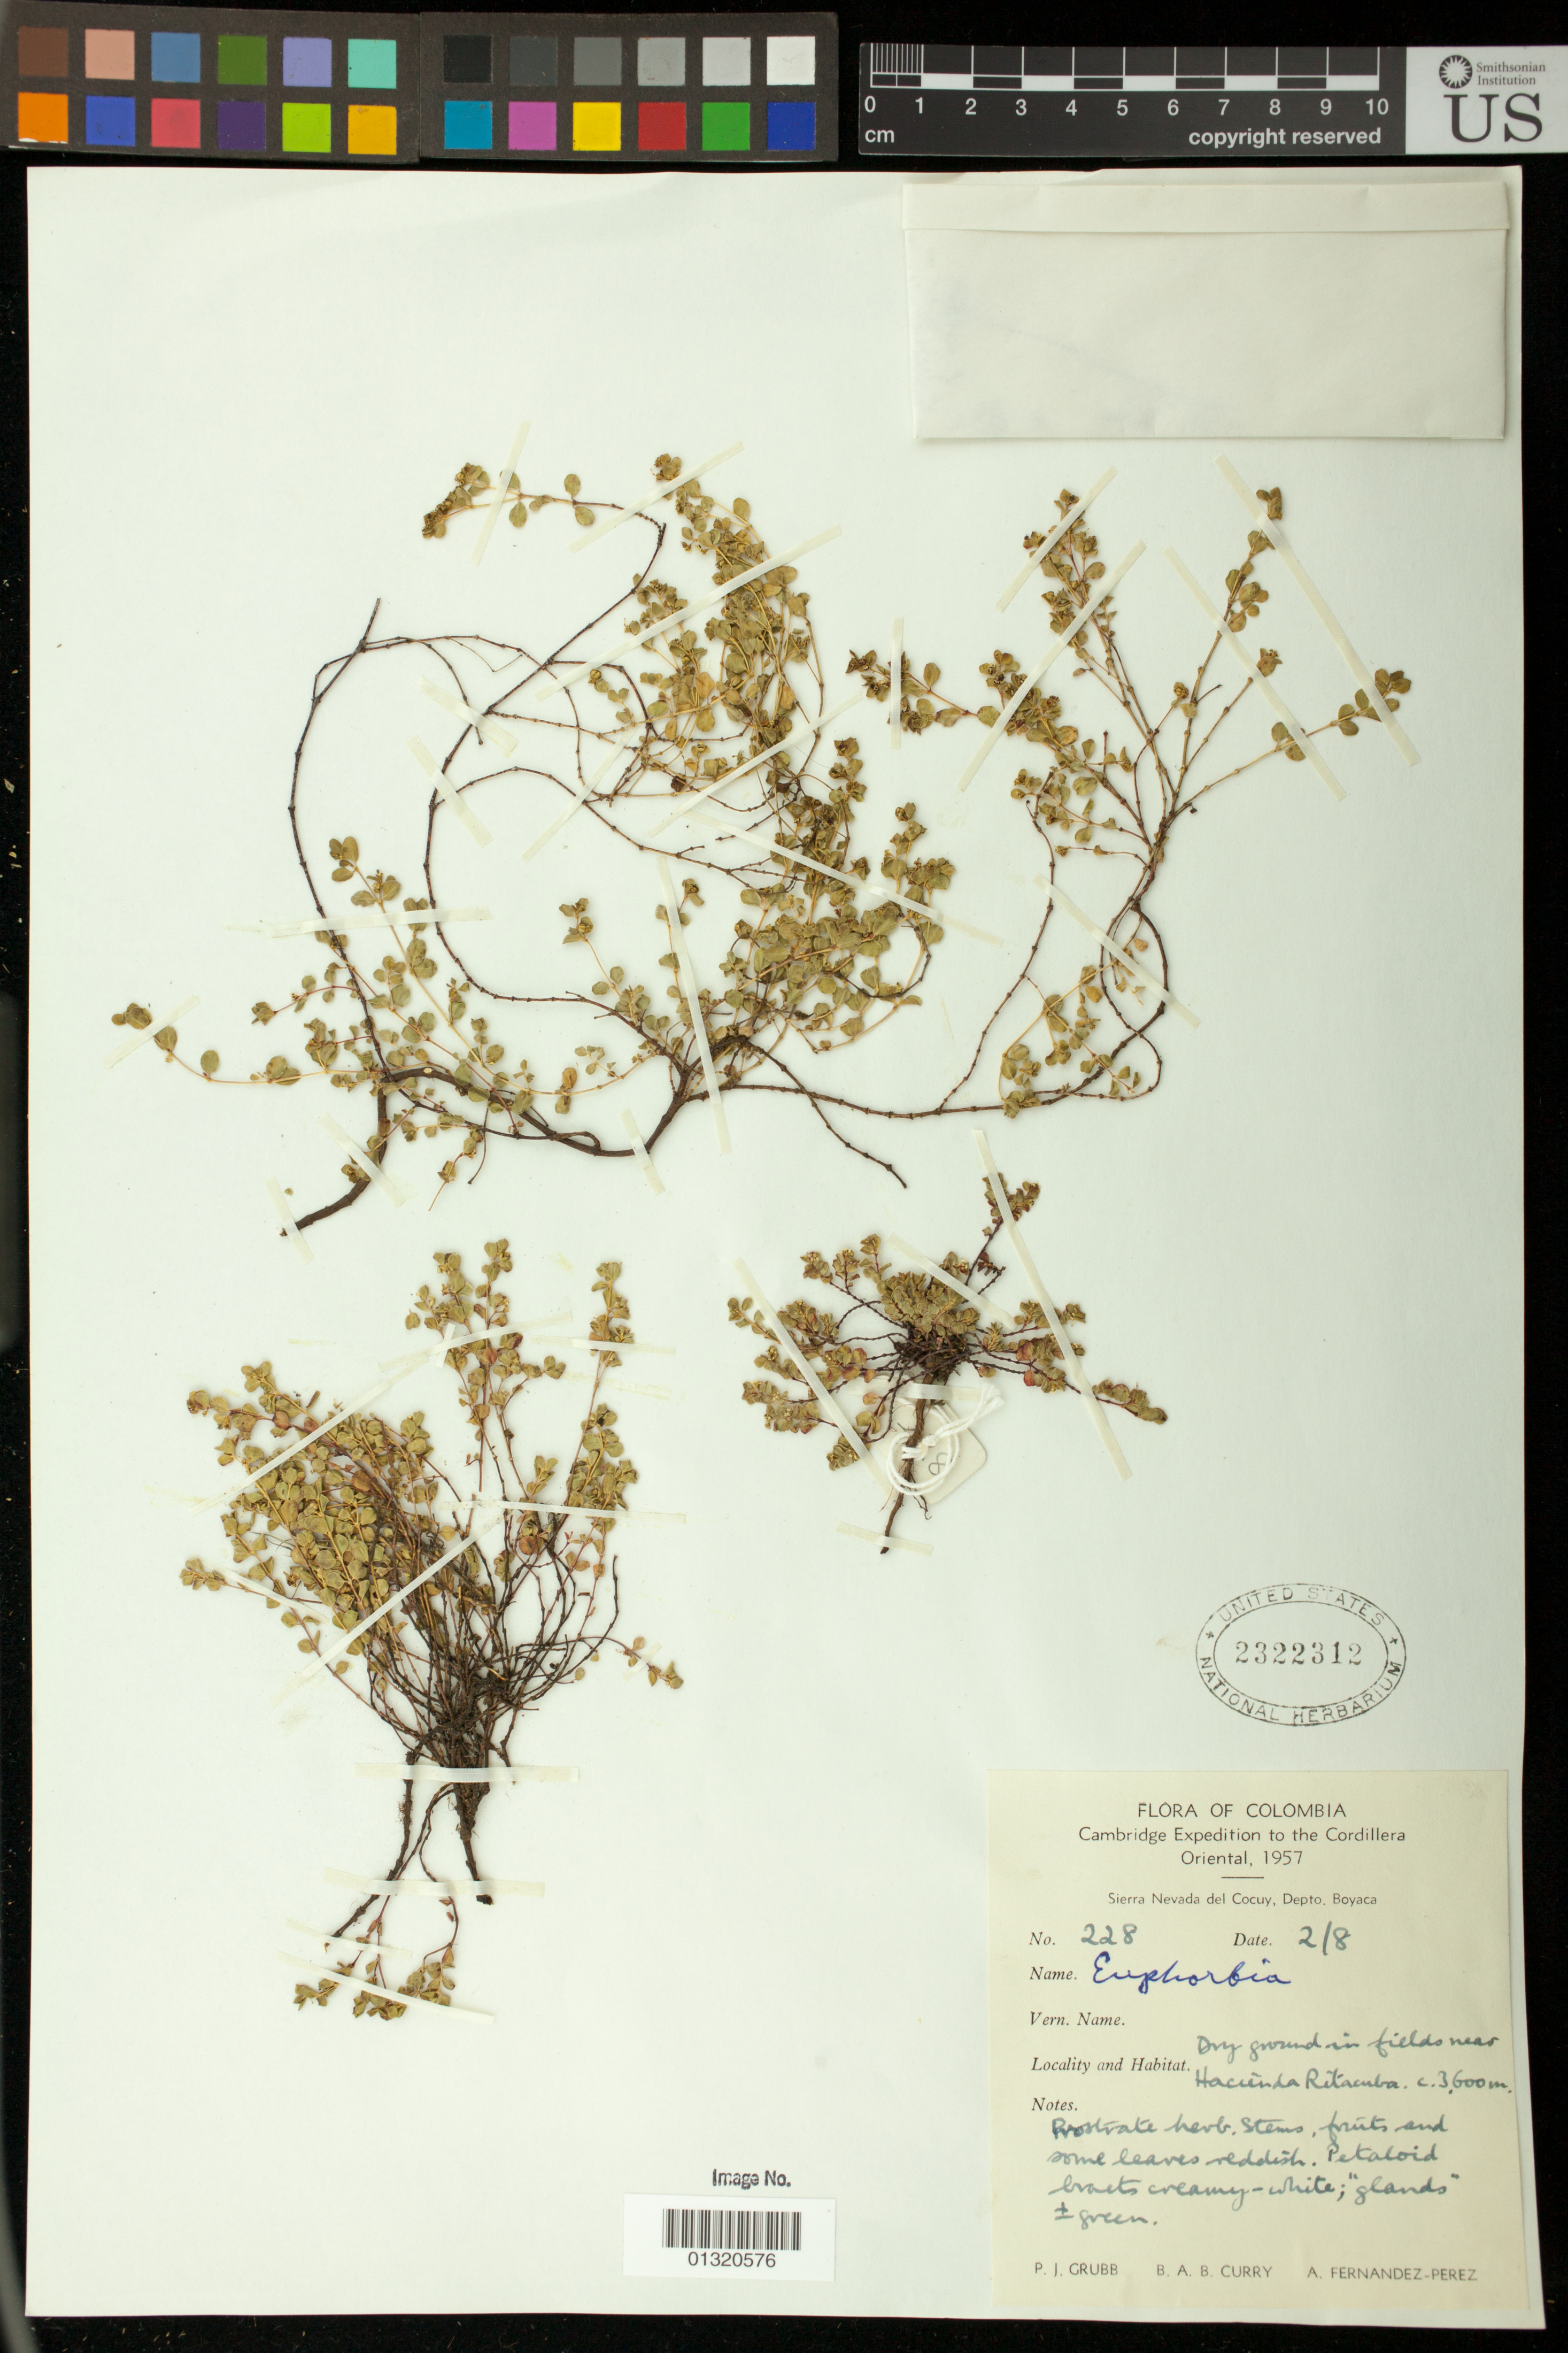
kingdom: Plantae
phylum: Tracheophyta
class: Magnoliopsida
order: Malpighiales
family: Euphorbiaceae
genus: Euphorbia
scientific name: Euphorbia serpens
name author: Kunth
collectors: P. J. Grubb, B. A. B. Curry & A. Fernández-Pérez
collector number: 228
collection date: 1957-08-02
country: Colombia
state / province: Boyacá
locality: Sierra Nevada del Cocuy; fields near Hacienda Ritacuba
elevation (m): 3600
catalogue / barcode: US 2322312